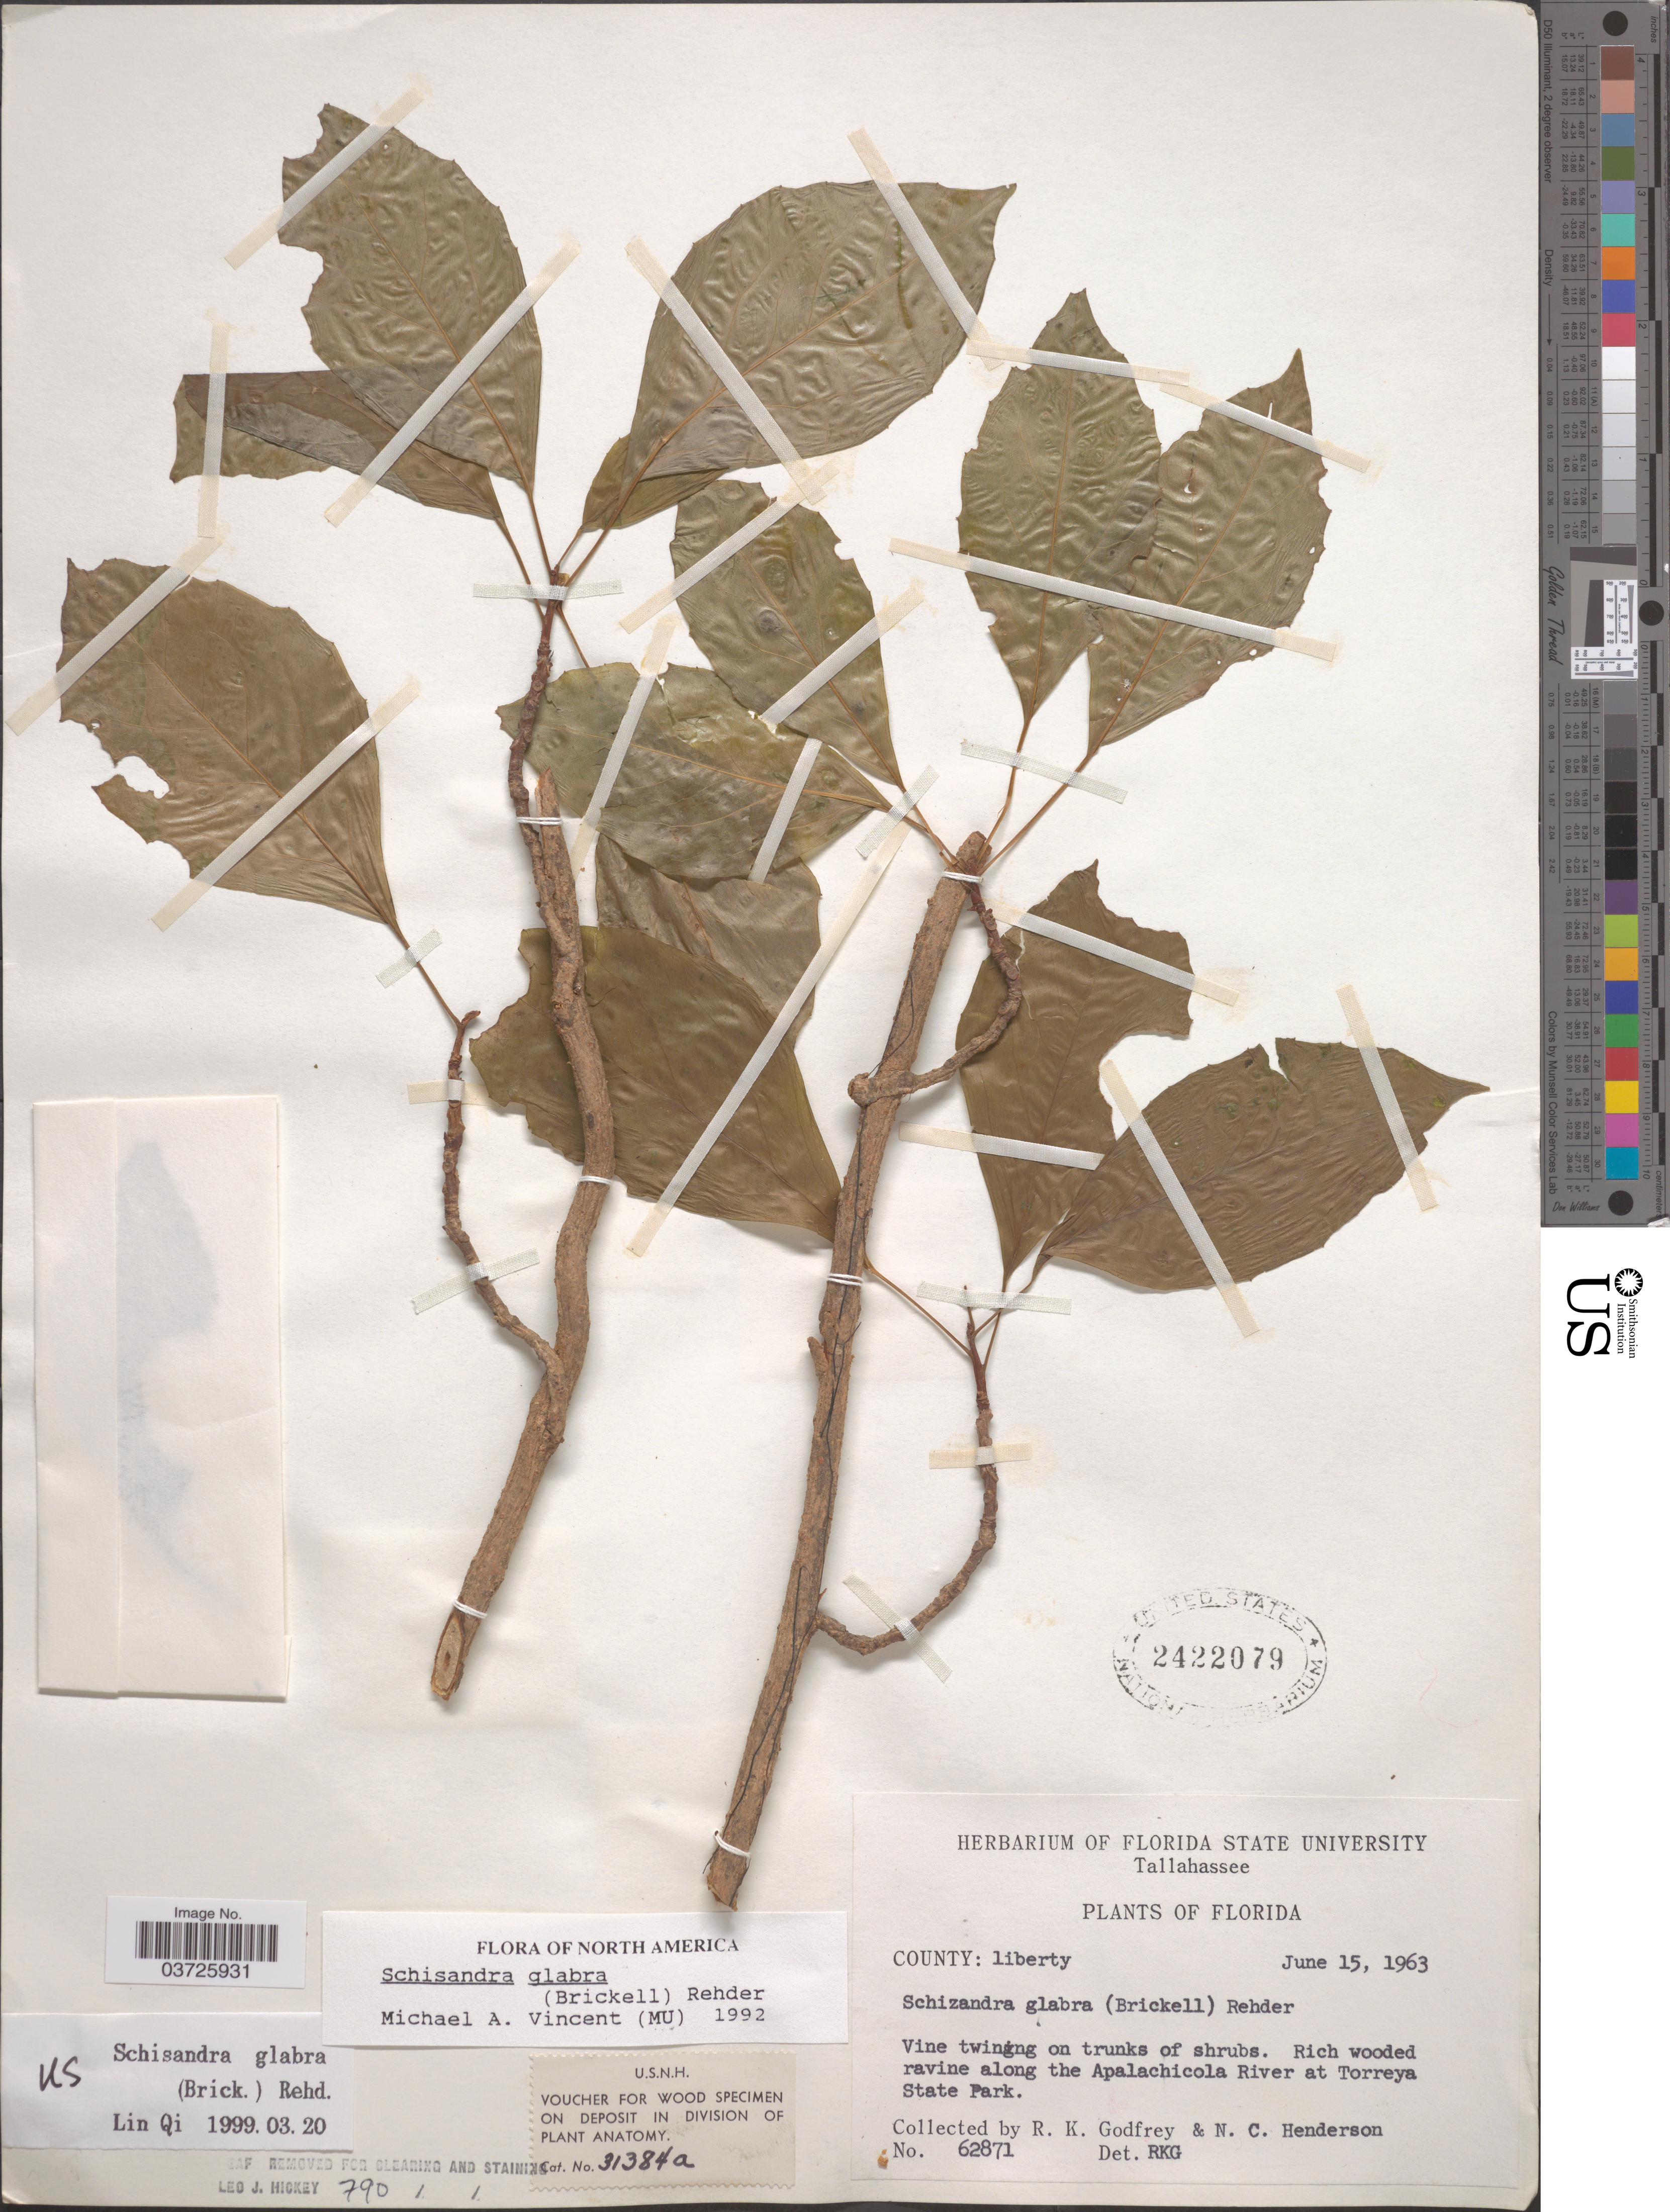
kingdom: Plantae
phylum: Tracheophyta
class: Magnoliopsida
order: Austrobaileyales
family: Schisandraceae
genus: Schisandra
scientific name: Schisandra glabra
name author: (Brickell) Rehder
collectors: R. K. Godfrey & N. C. Henderson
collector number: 62871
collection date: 1963-06-15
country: United States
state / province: Florida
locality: Tallahassee. County: Liberty. Along the Apalachicola River at Torreya State Park.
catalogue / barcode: US 2422079